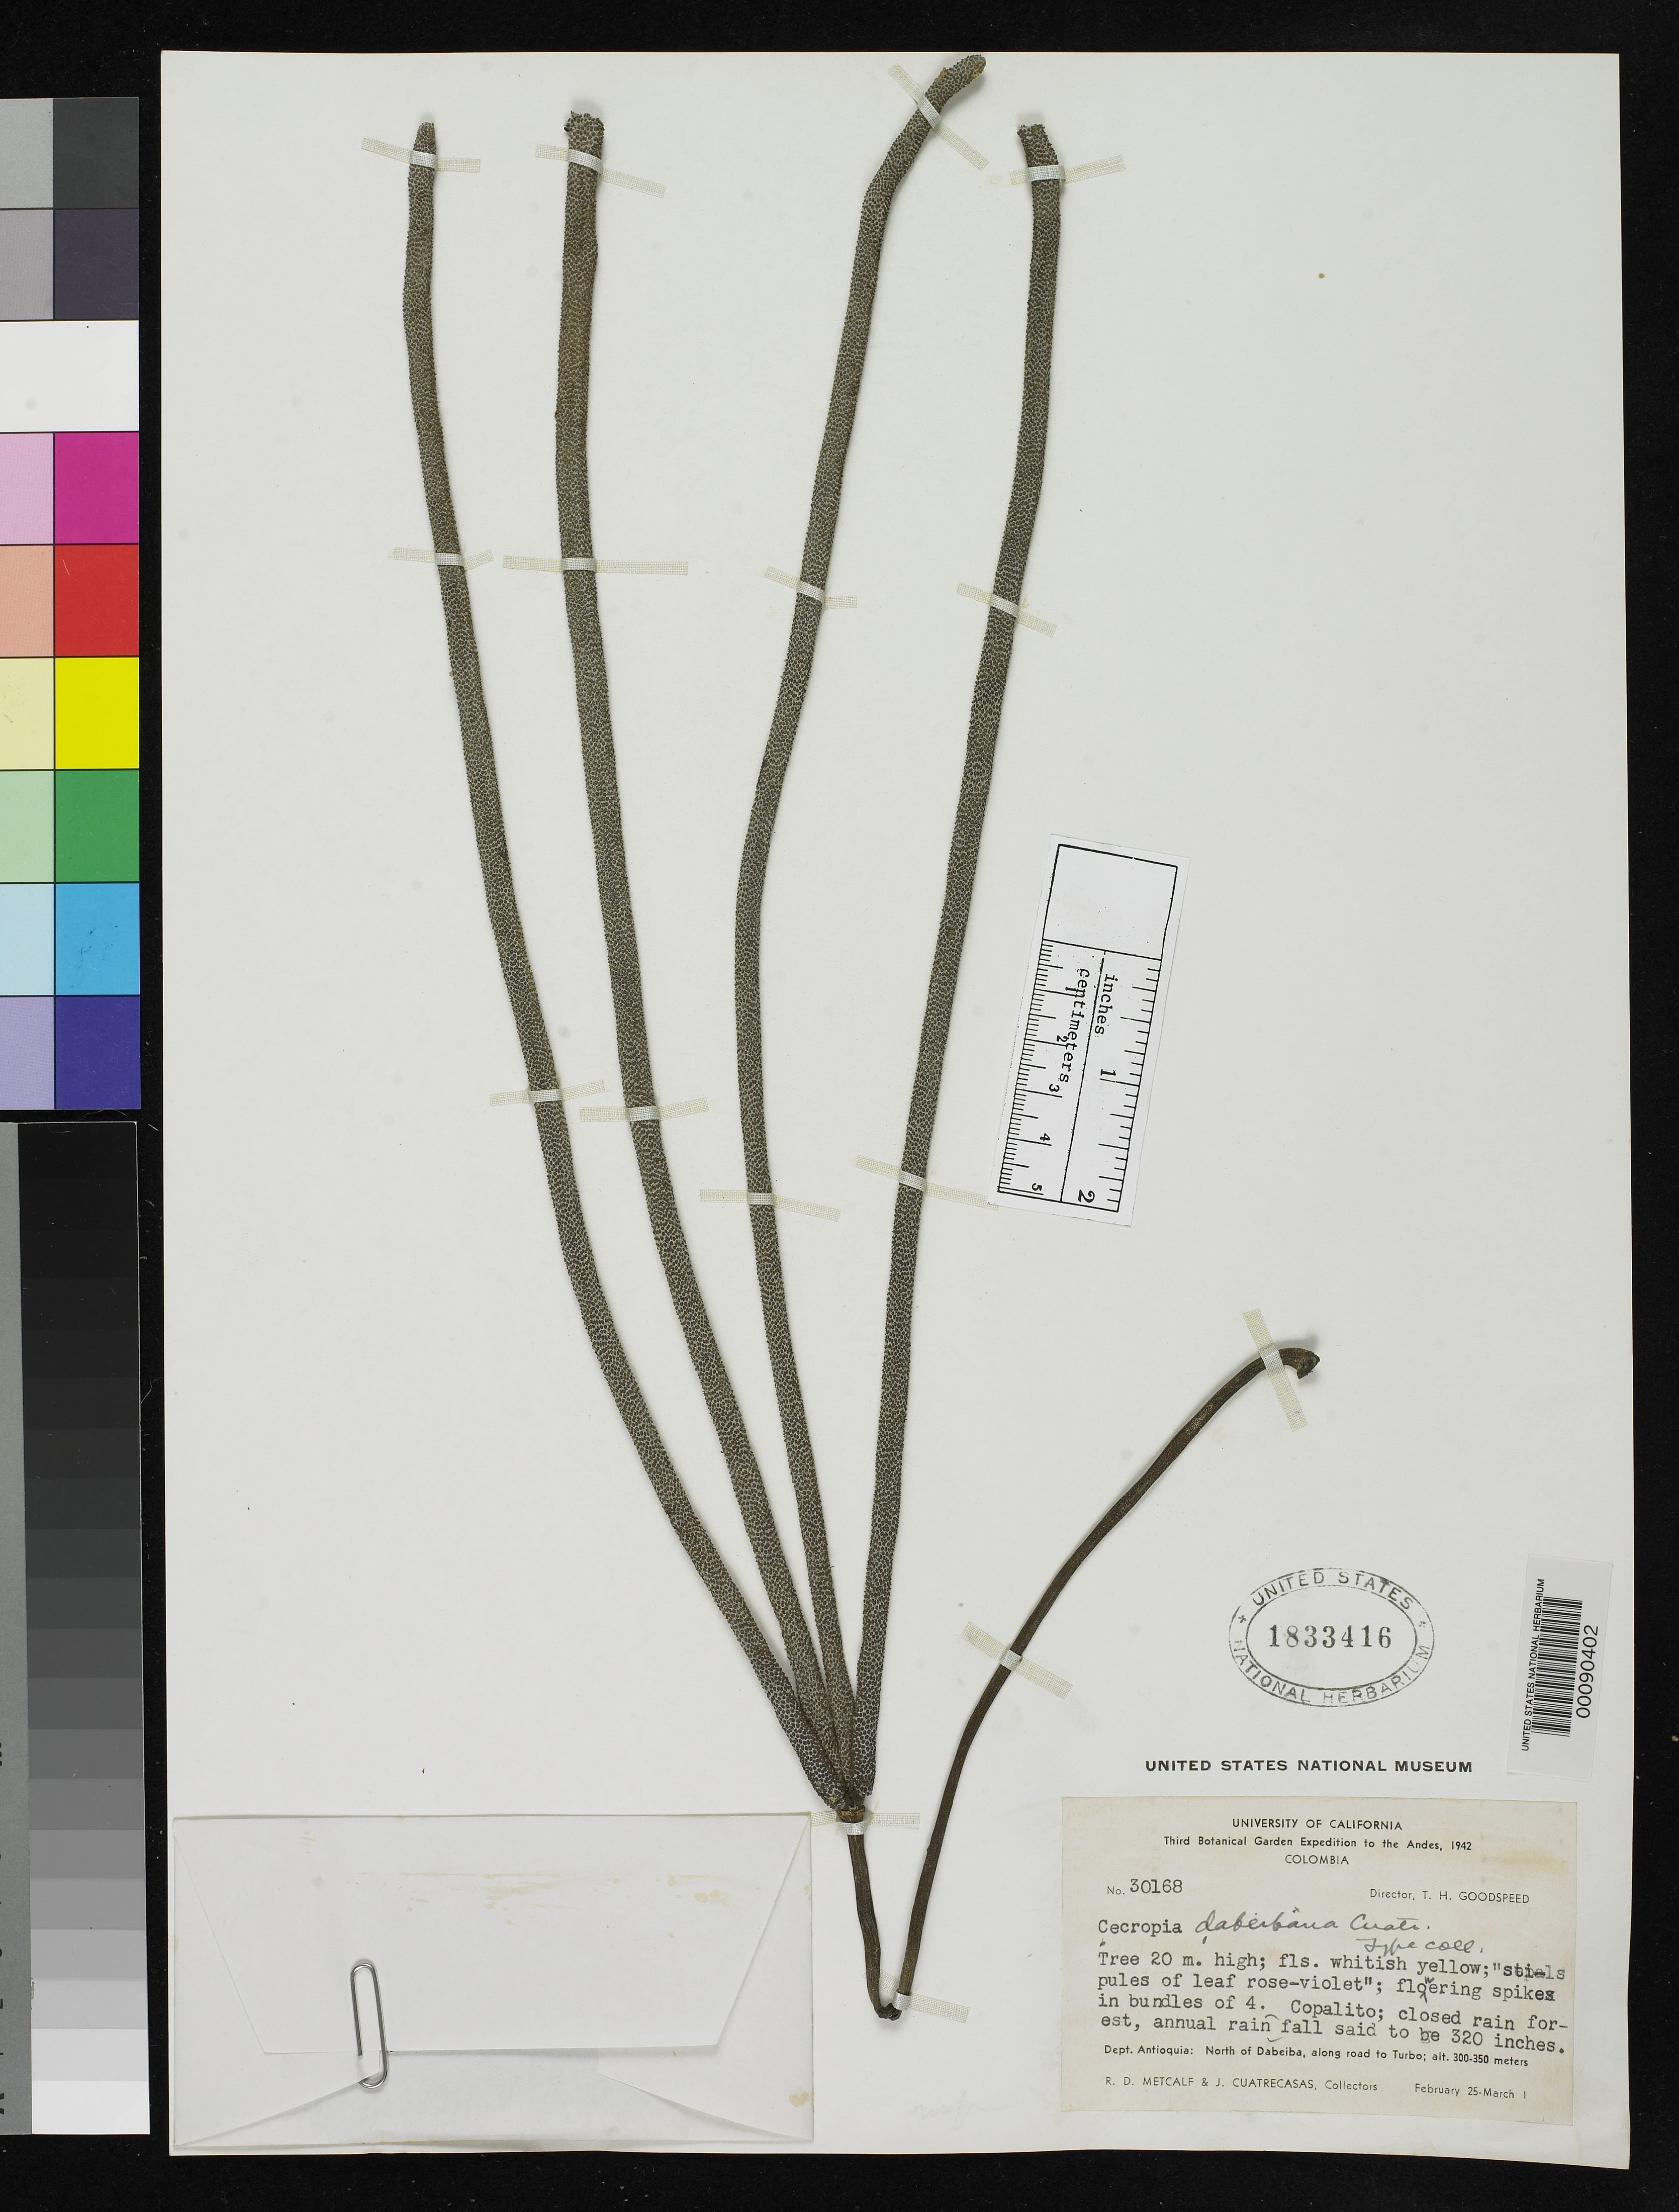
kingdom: Plantae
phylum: Tracheophyta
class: Magnoliopsida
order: Rosales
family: Urticaceae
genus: Cecropia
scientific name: Cecropia dabeibana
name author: Cuatrec.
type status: Type Collection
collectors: J. Cuatrecasas & R. D. Metcalf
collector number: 30168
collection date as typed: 25 Feb 1942 to 01 Mar 1942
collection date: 1942-02-25/1942-03-01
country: Colombia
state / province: Antioquia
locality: N of Dabeiba, along road to Turbo.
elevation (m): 300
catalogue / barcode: US 1833416